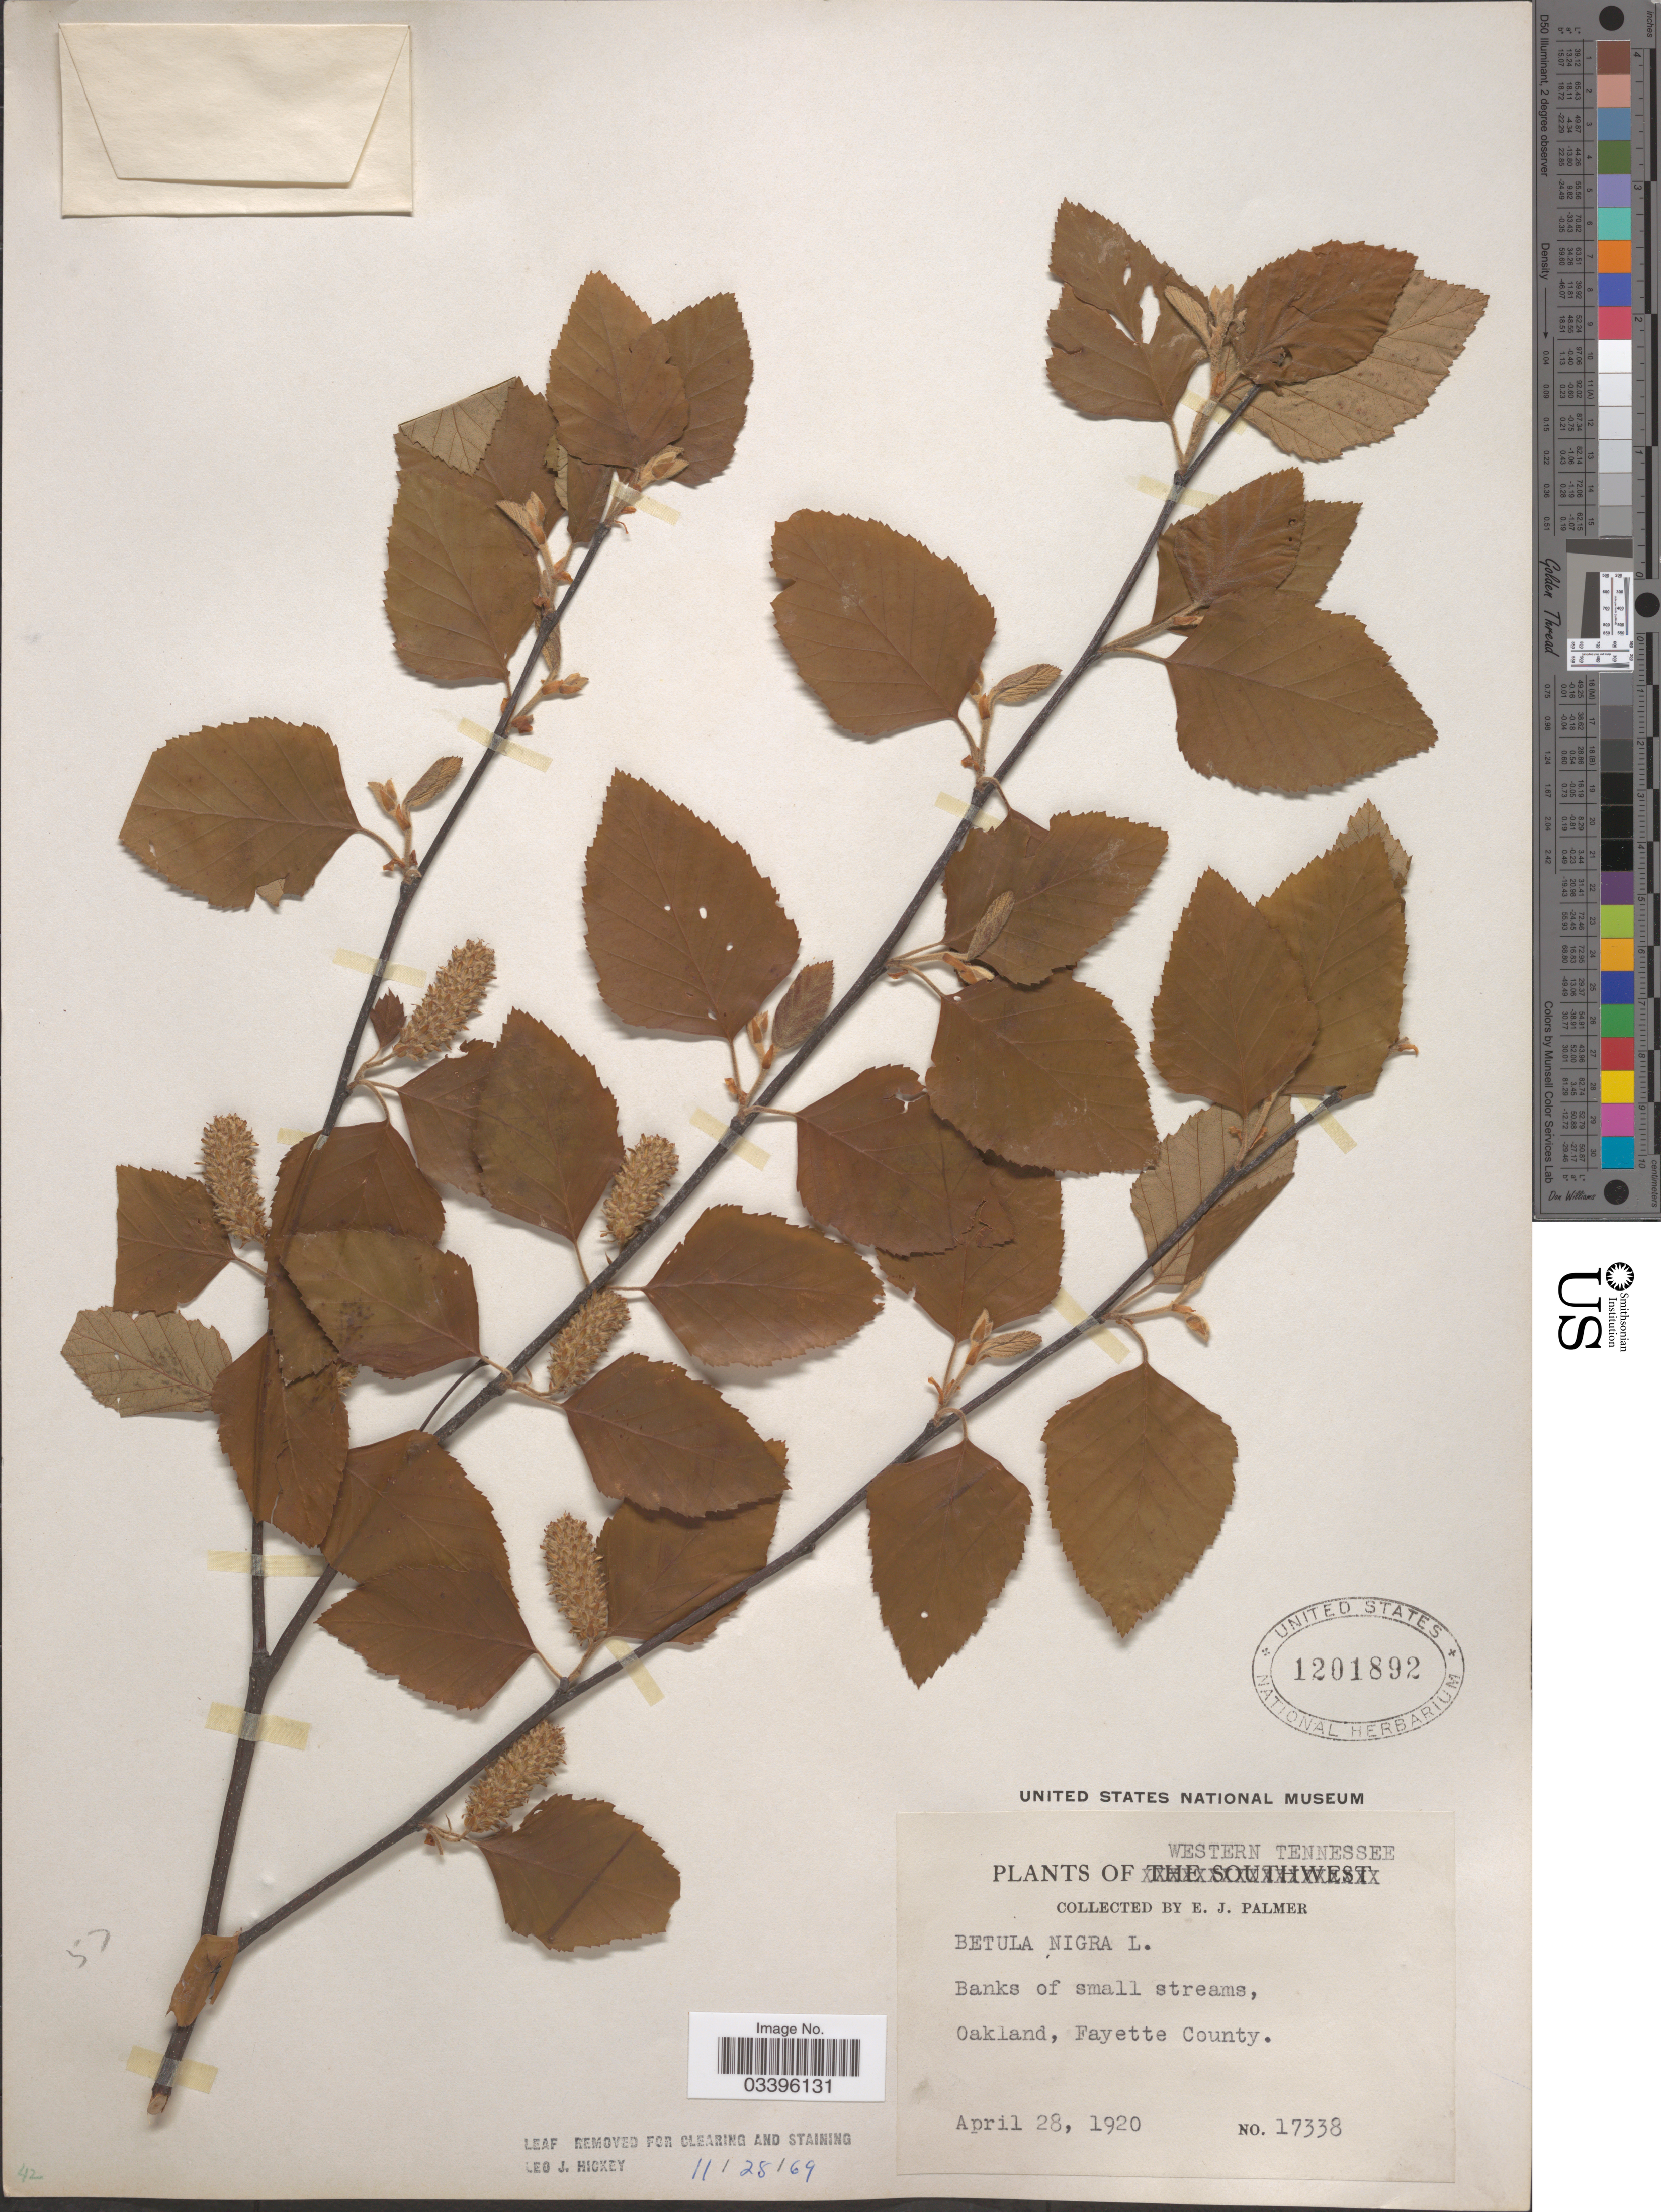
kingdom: Plantae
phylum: Tracheophyta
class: Magnoliopsida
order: Fagales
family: Betulaceae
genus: Betula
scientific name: Betula nigra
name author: L.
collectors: E. J. Palmer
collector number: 17338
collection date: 1920-04-28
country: United States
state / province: Tennessee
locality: Western Tennessee. Banks of small streams, Oakland, Fayette County.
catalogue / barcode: US 1201892